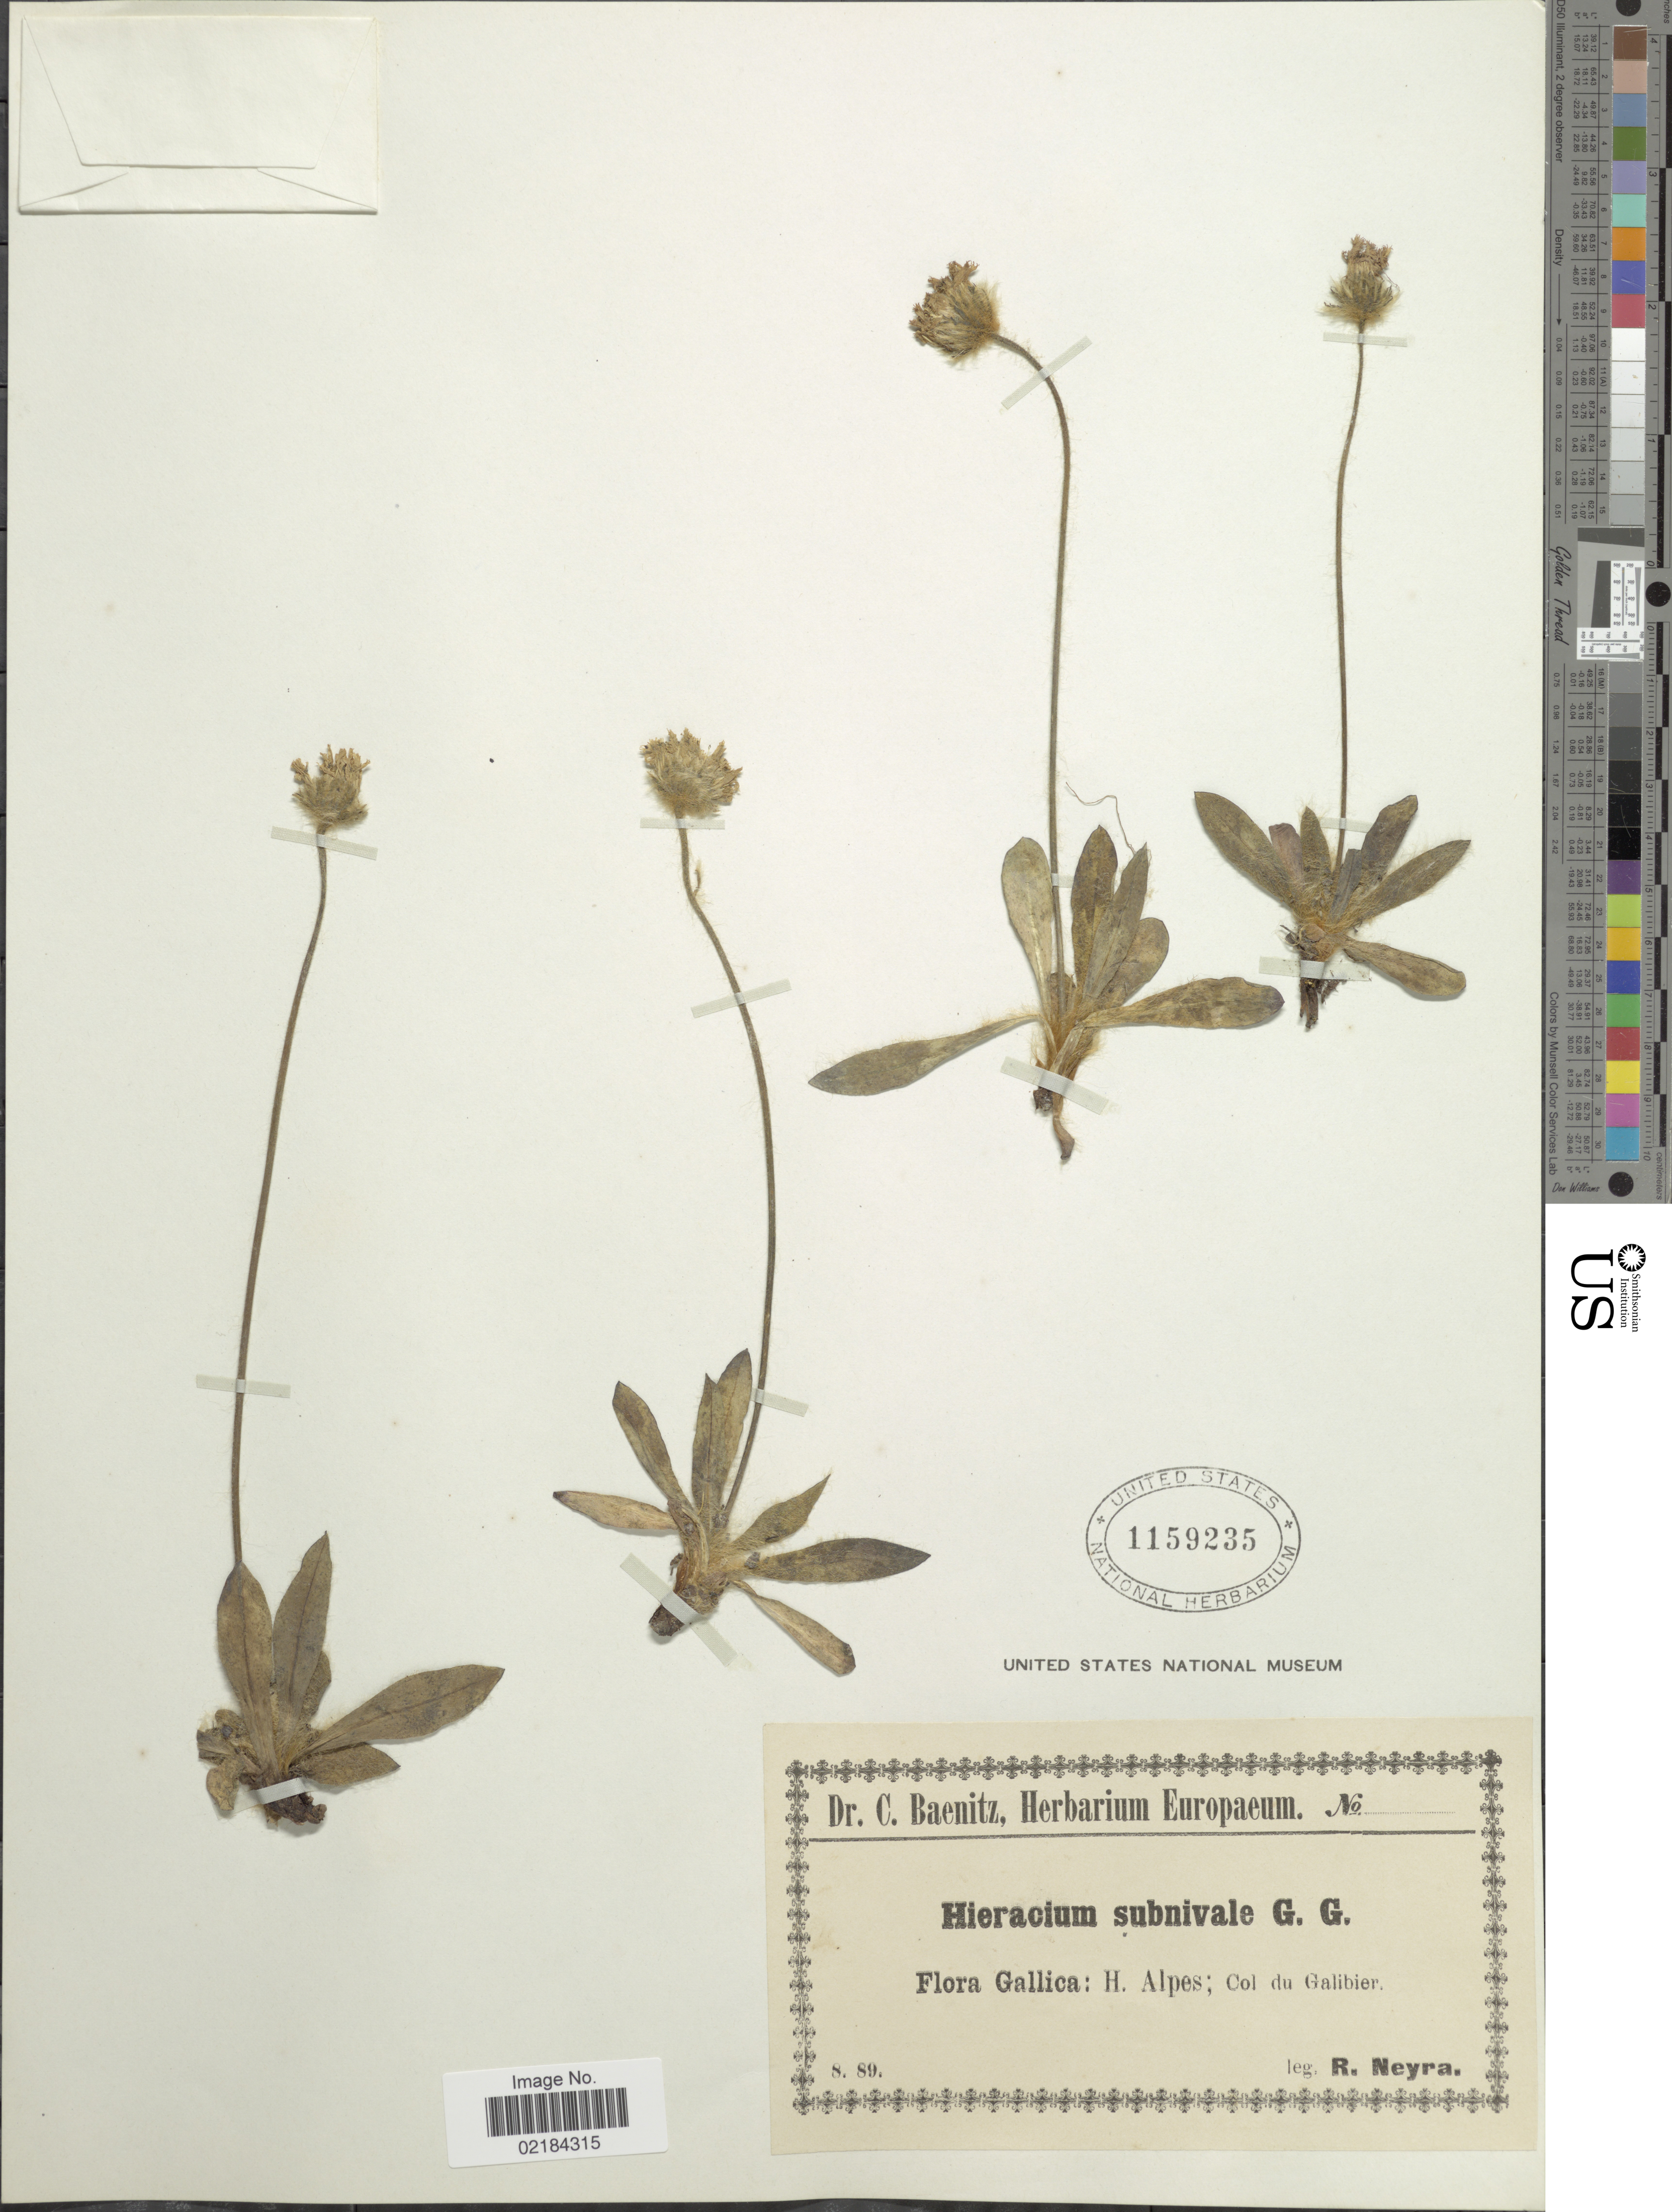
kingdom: Plantae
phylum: Tracheophyta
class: Magnoliopsida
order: Asterales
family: Asteraceae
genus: Hieracium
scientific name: Hieracium piliferum subsp. subnivale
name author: (Gren. & Godr.) Zahn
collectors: R. Neyra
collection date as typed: Transcribed d/m/y: /8/89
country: France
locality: Gallica: H. alpes; Col du Galibier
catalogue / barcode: US 1159235